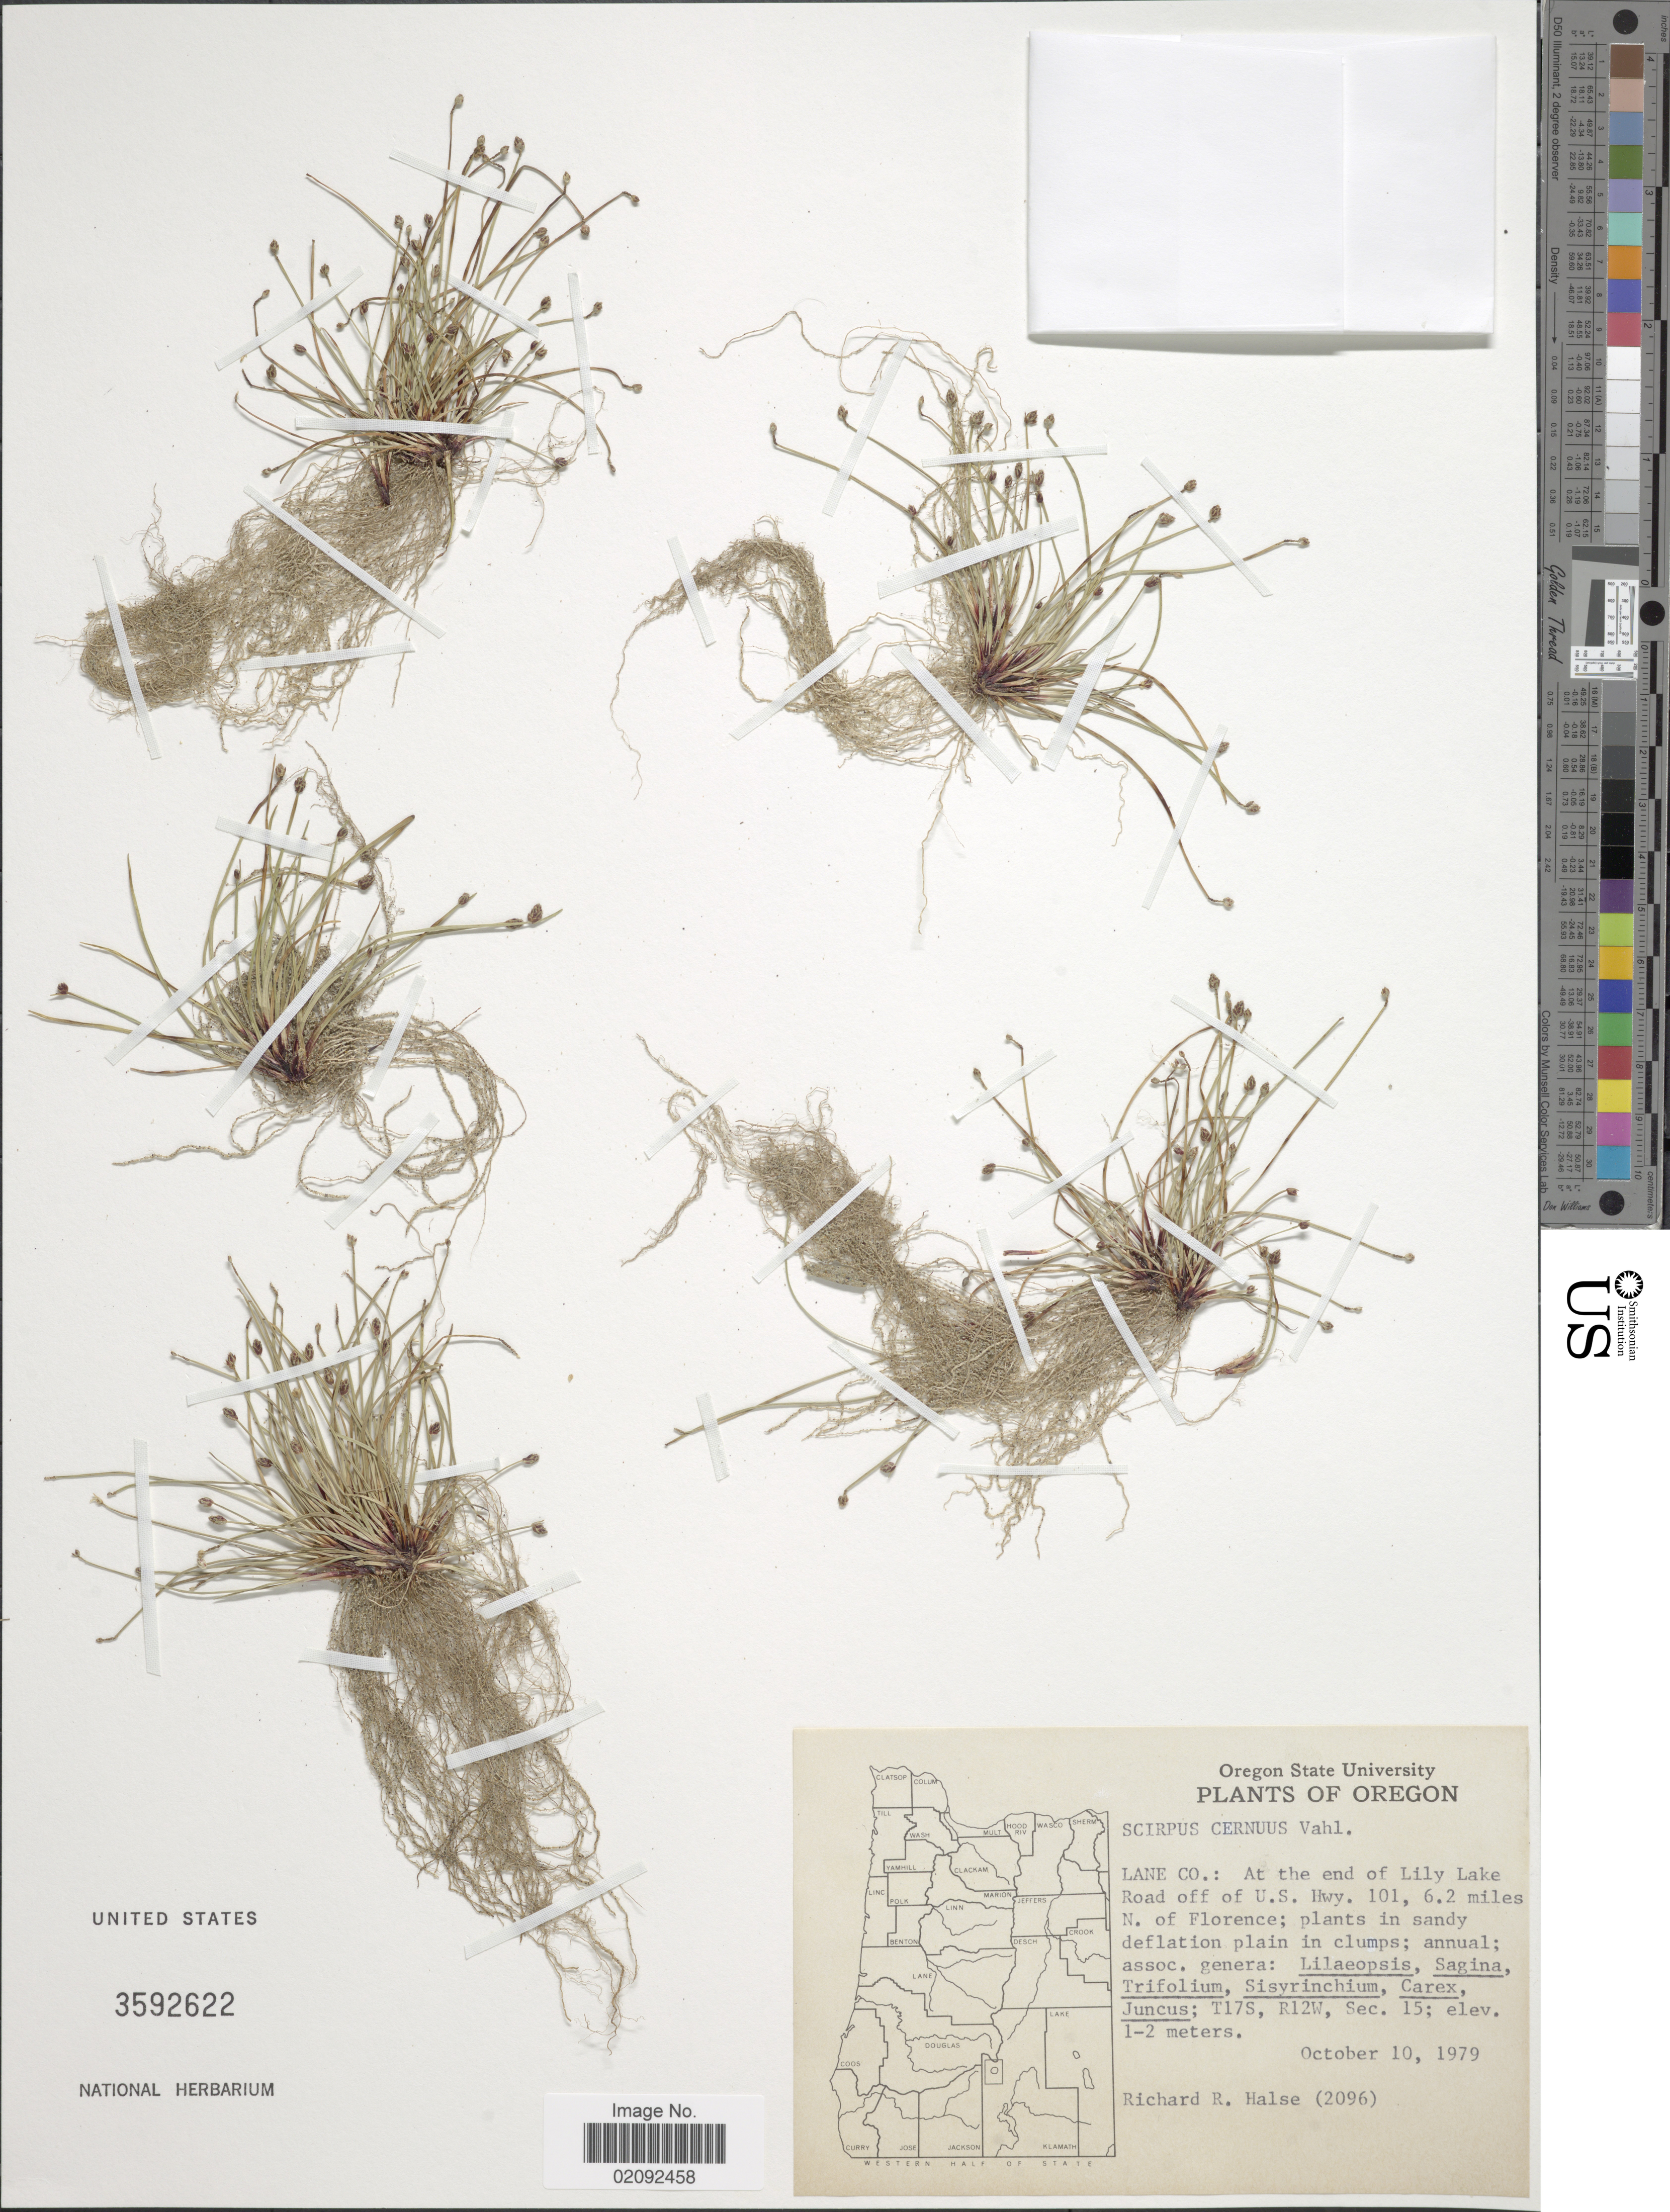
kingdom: Plantae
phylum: Tracheophyta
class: Liliopsida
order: Poales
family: Cyperaceae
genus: Isolepis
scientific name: Isolepis cernua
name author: (Vahl) Roem. & Schult.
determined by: Strong, Mark T., (BOT), Smithsonian Institution - National Museum of Natural History (UNITED STATES)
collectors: R. Halse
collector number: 2096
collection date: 1979-10-10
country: United States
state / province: Oregon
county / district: Lane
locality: Lane Co.: at the end of Lily Lake Road off of U.S. Hwy. 101, 6, 2 miles N. of Florence, T17S, R12W, Sec. 15.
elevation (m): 1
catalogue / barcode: US 3592622